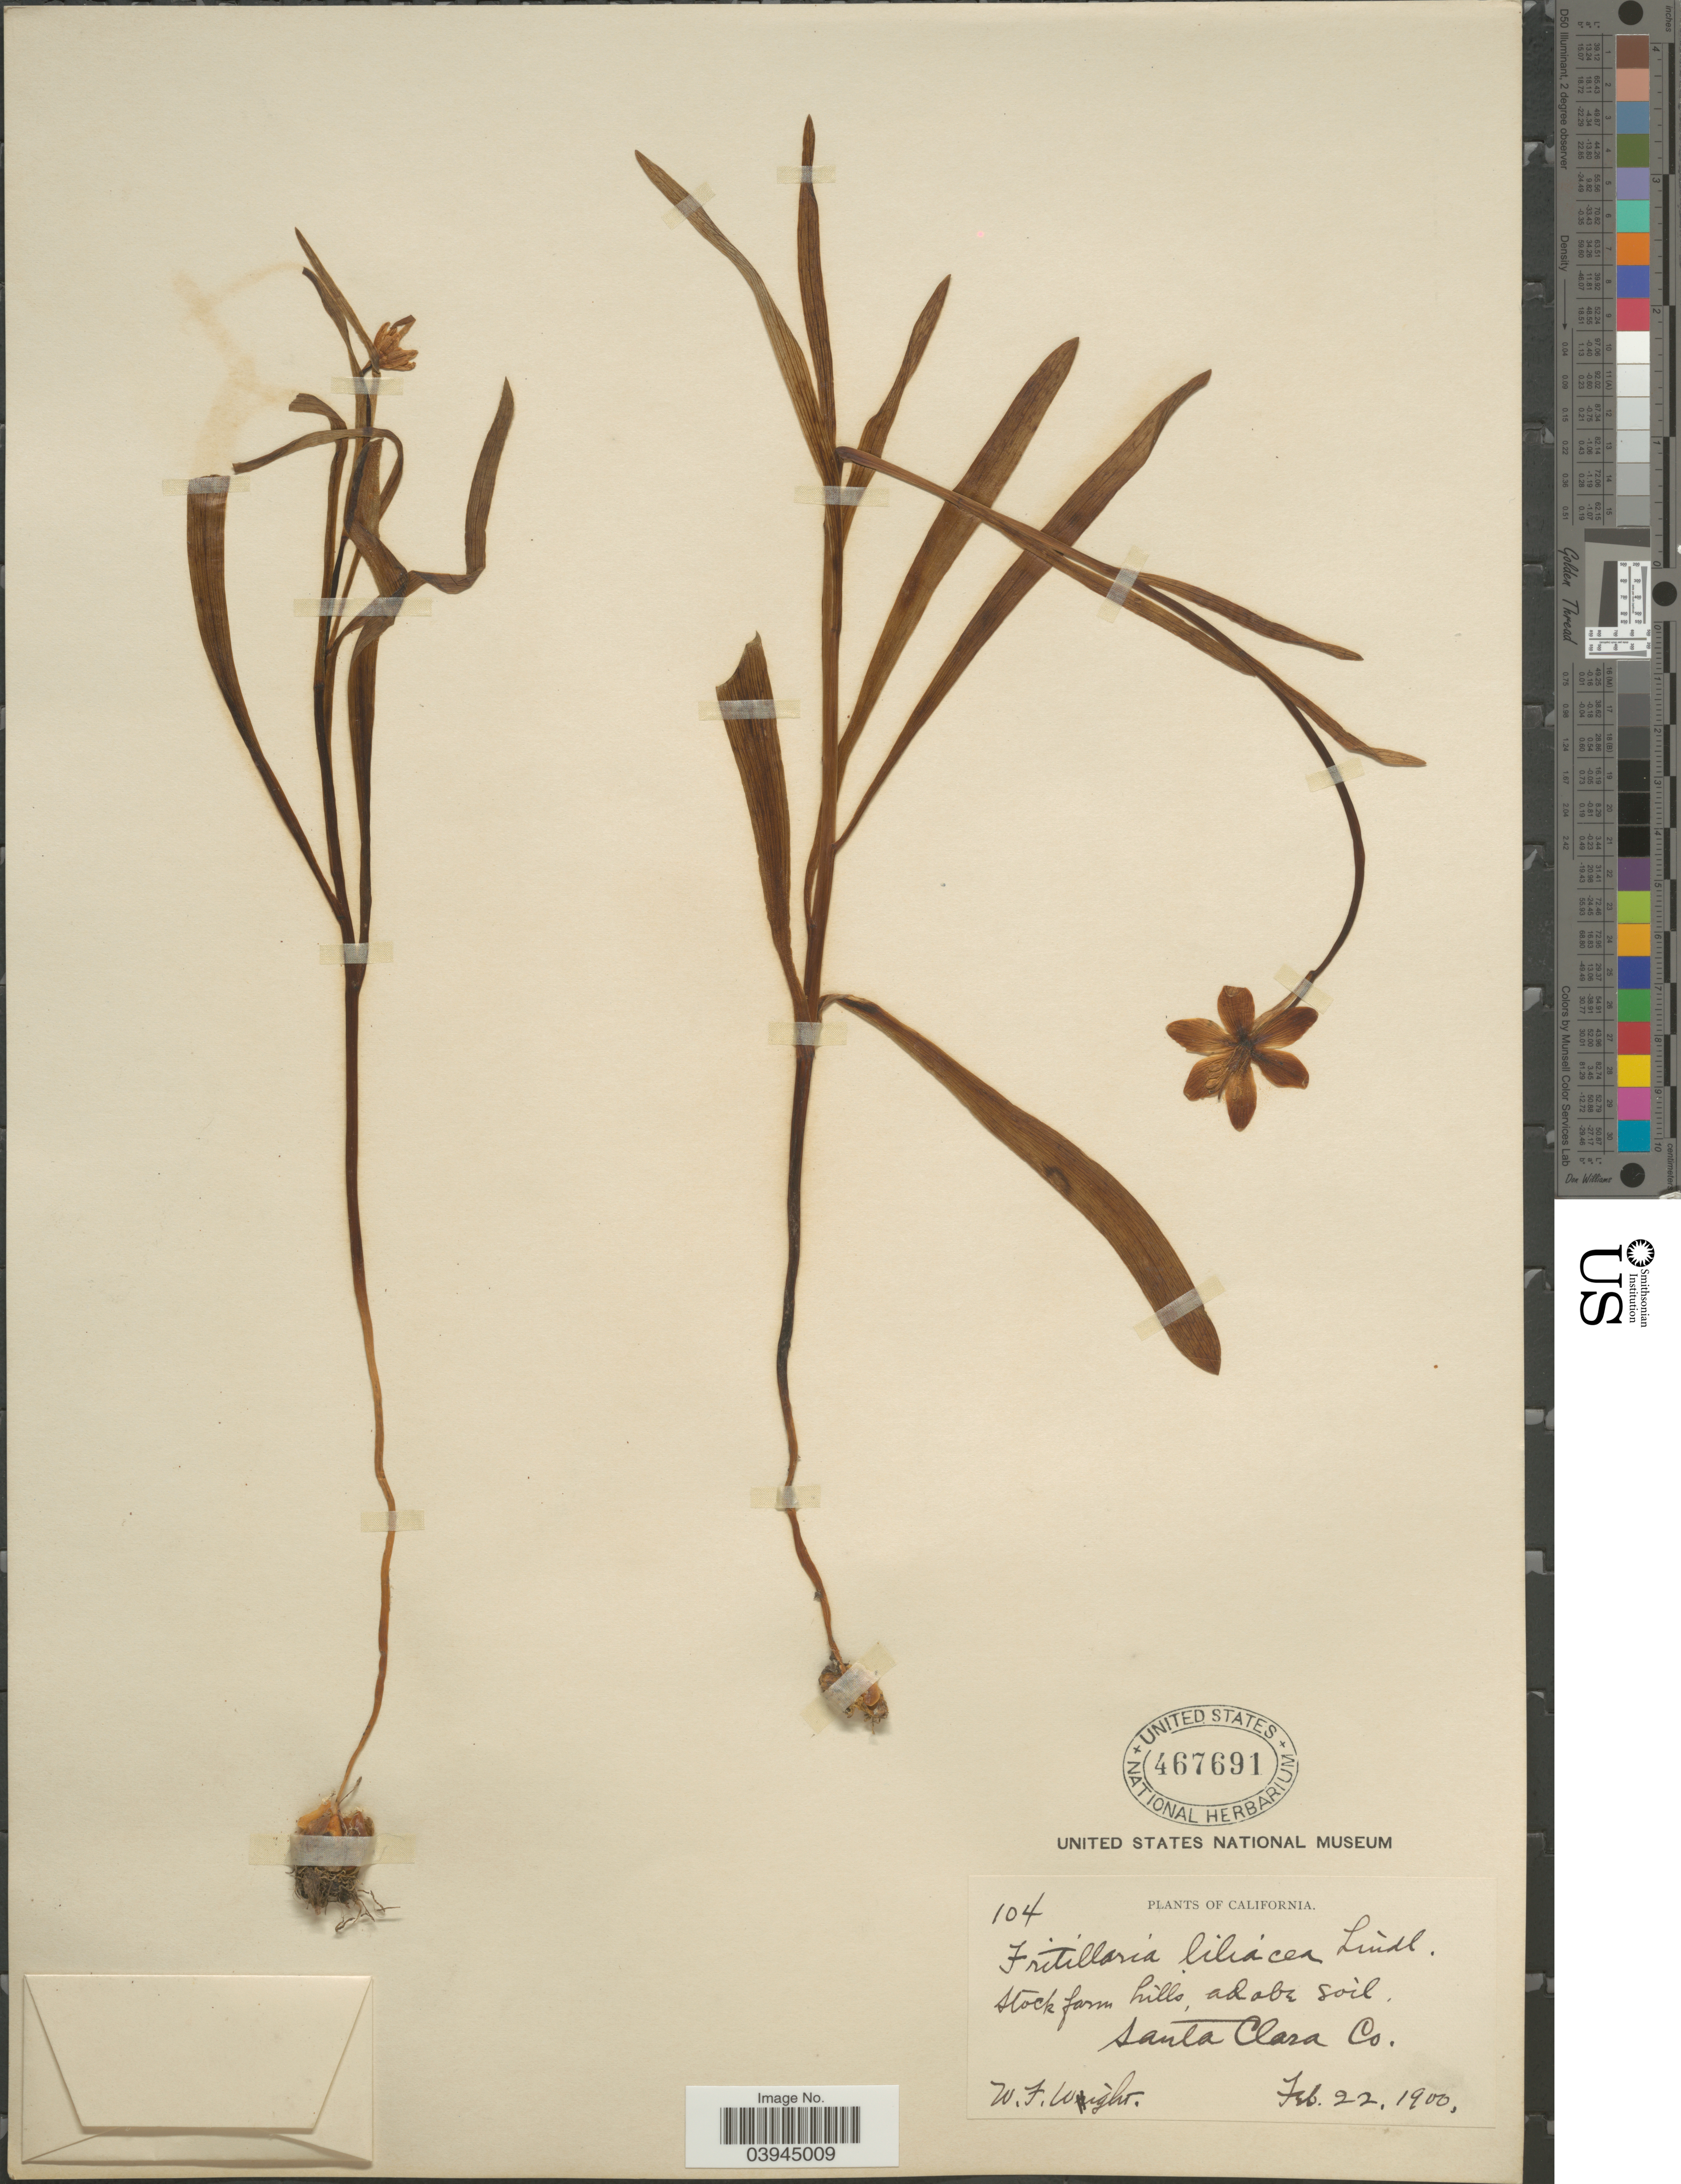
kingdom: Plantae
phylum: Tracheophyta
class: Liliopsida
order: Liliales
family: Liliaceae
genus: Fritillaria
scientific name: Fritillaria liliacea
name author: Lindl.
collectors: W. Wight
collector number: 104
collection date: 1900-02-22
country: United States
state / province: California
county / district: Santa Clara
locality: Stock farm hills. Santa Clara Co.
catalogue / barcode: US 467691